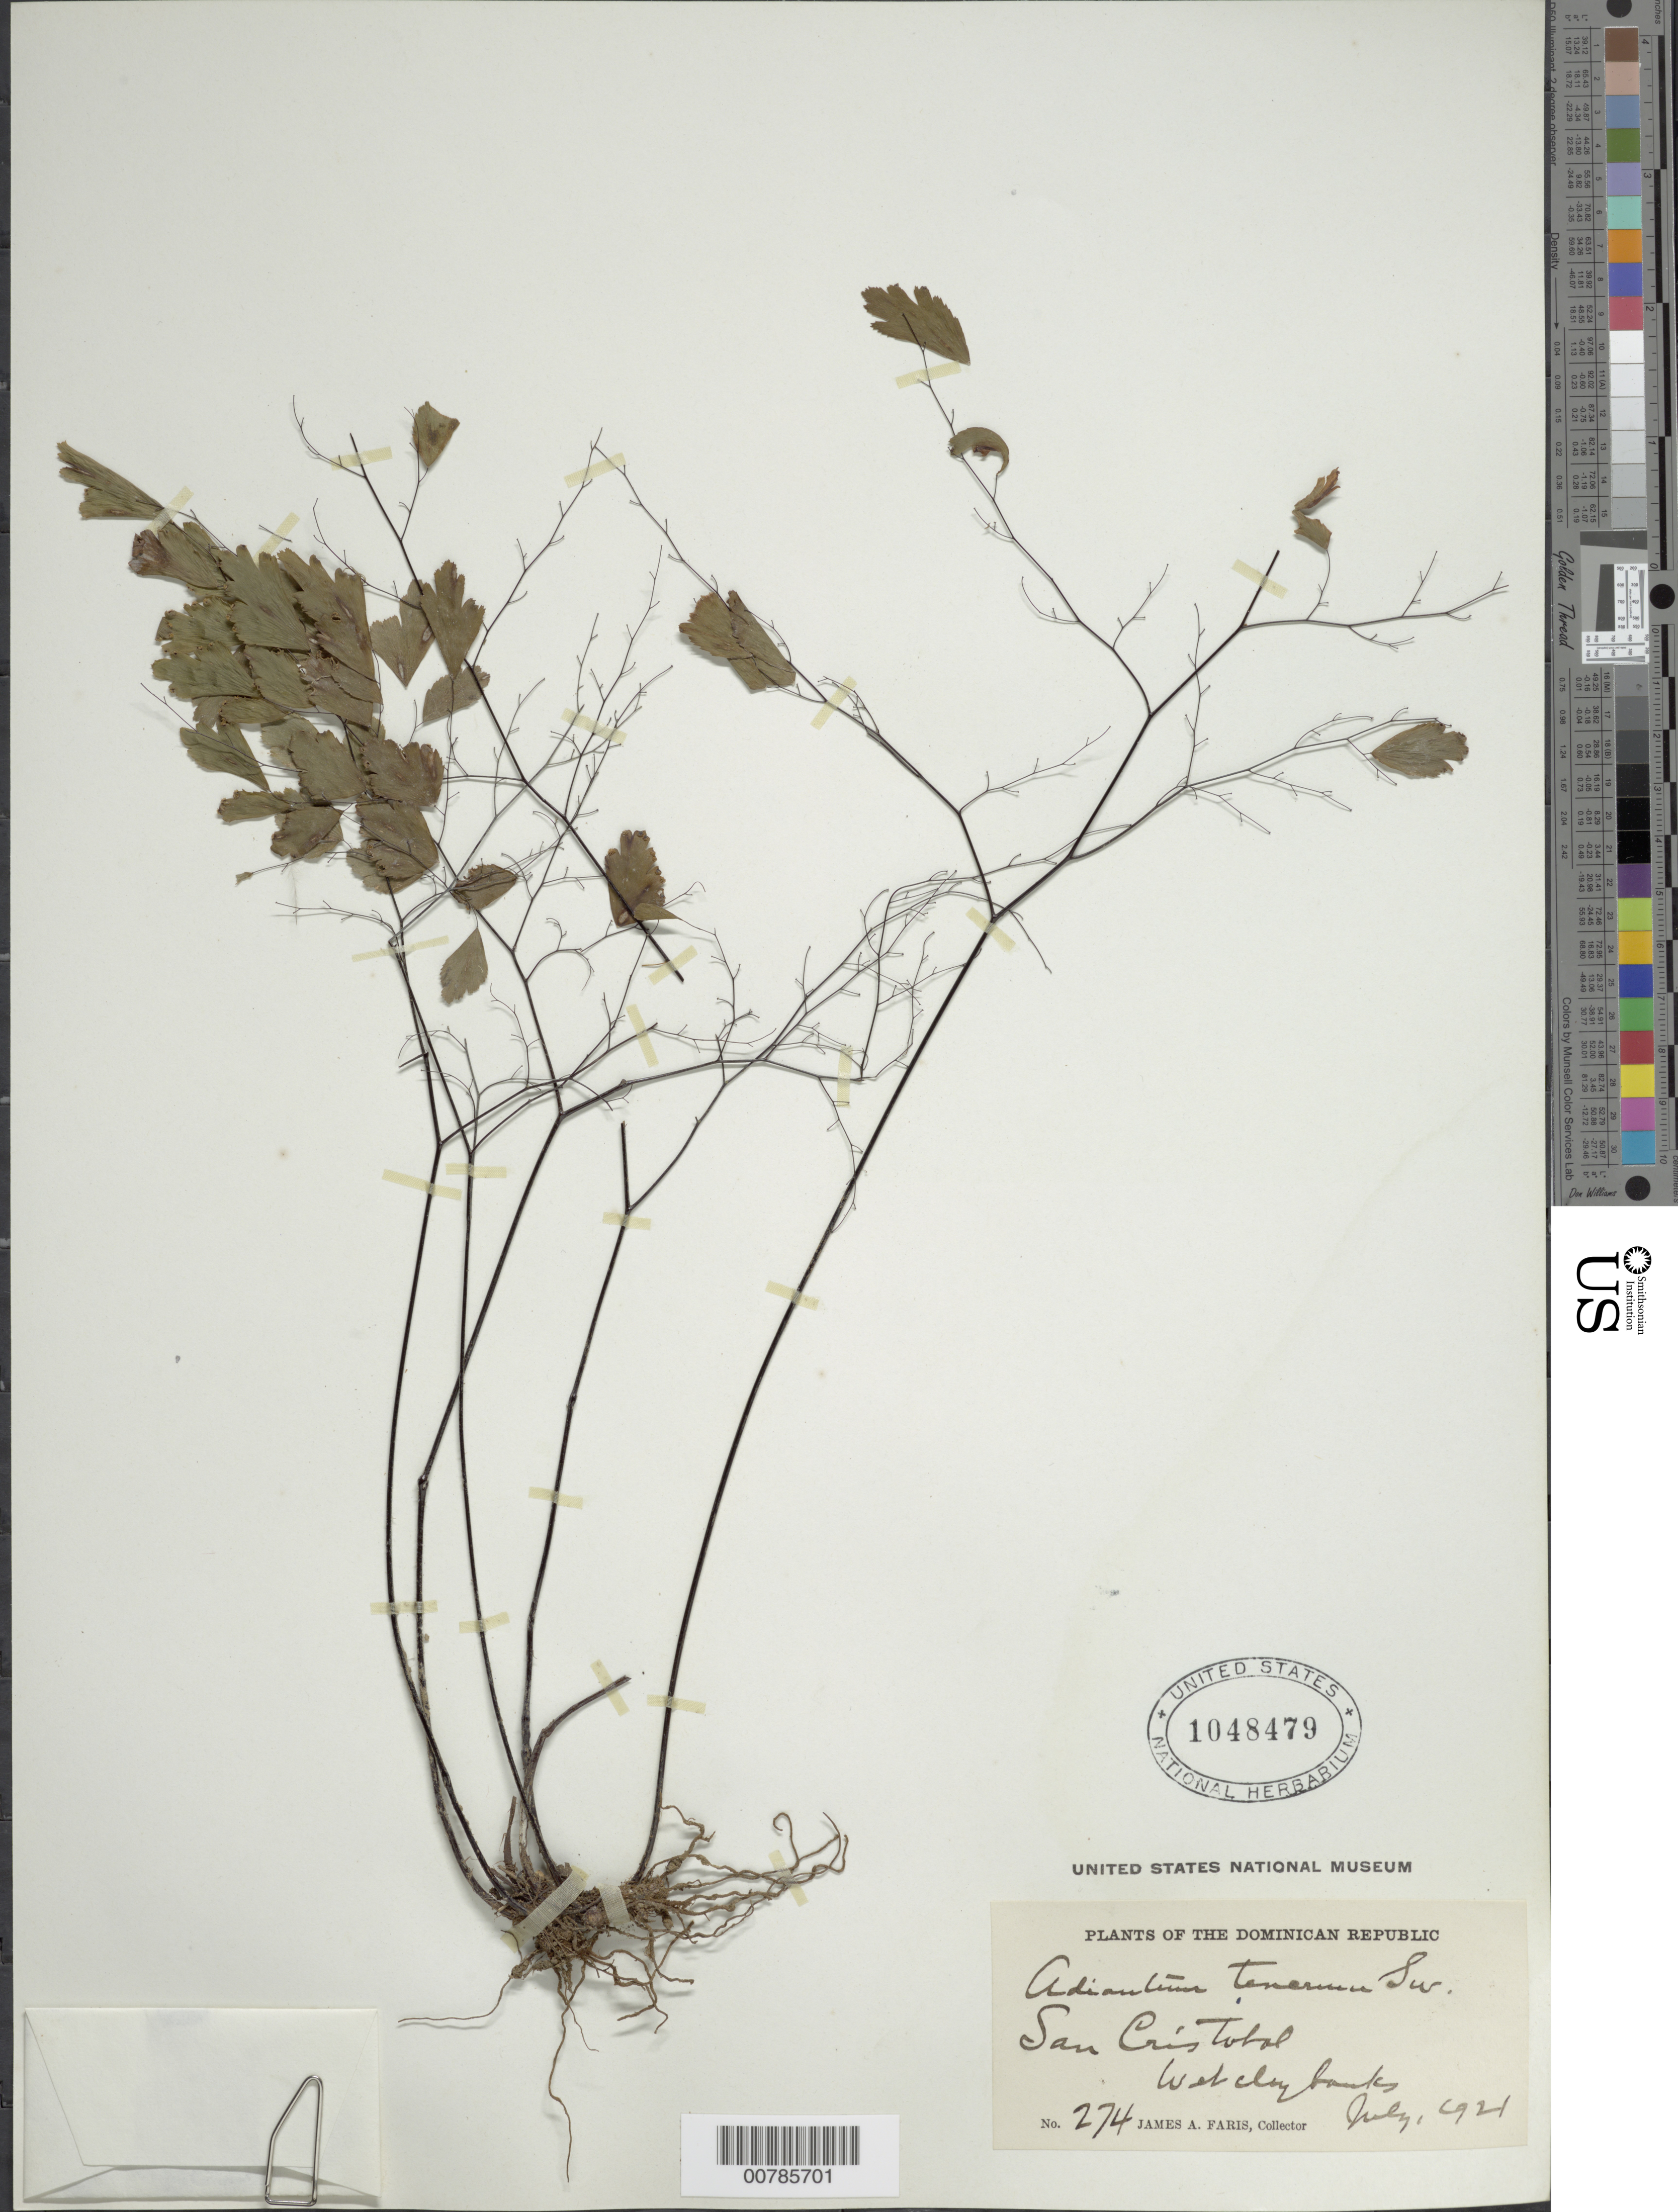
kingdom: Plantae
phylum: Tracheophyta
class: Polypodiopsida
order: Polypodiales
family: Pteridaceae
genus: Adiantum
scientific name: Adiantum tenerum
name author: Sw.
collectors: J. Faris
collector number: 274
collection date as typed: Jul 1910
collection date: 1910-07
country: Dominican Republic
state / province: San Cristóbal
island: Hispaniola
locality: San Cristobal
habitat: Wet clay banks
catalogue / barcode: US 1048479